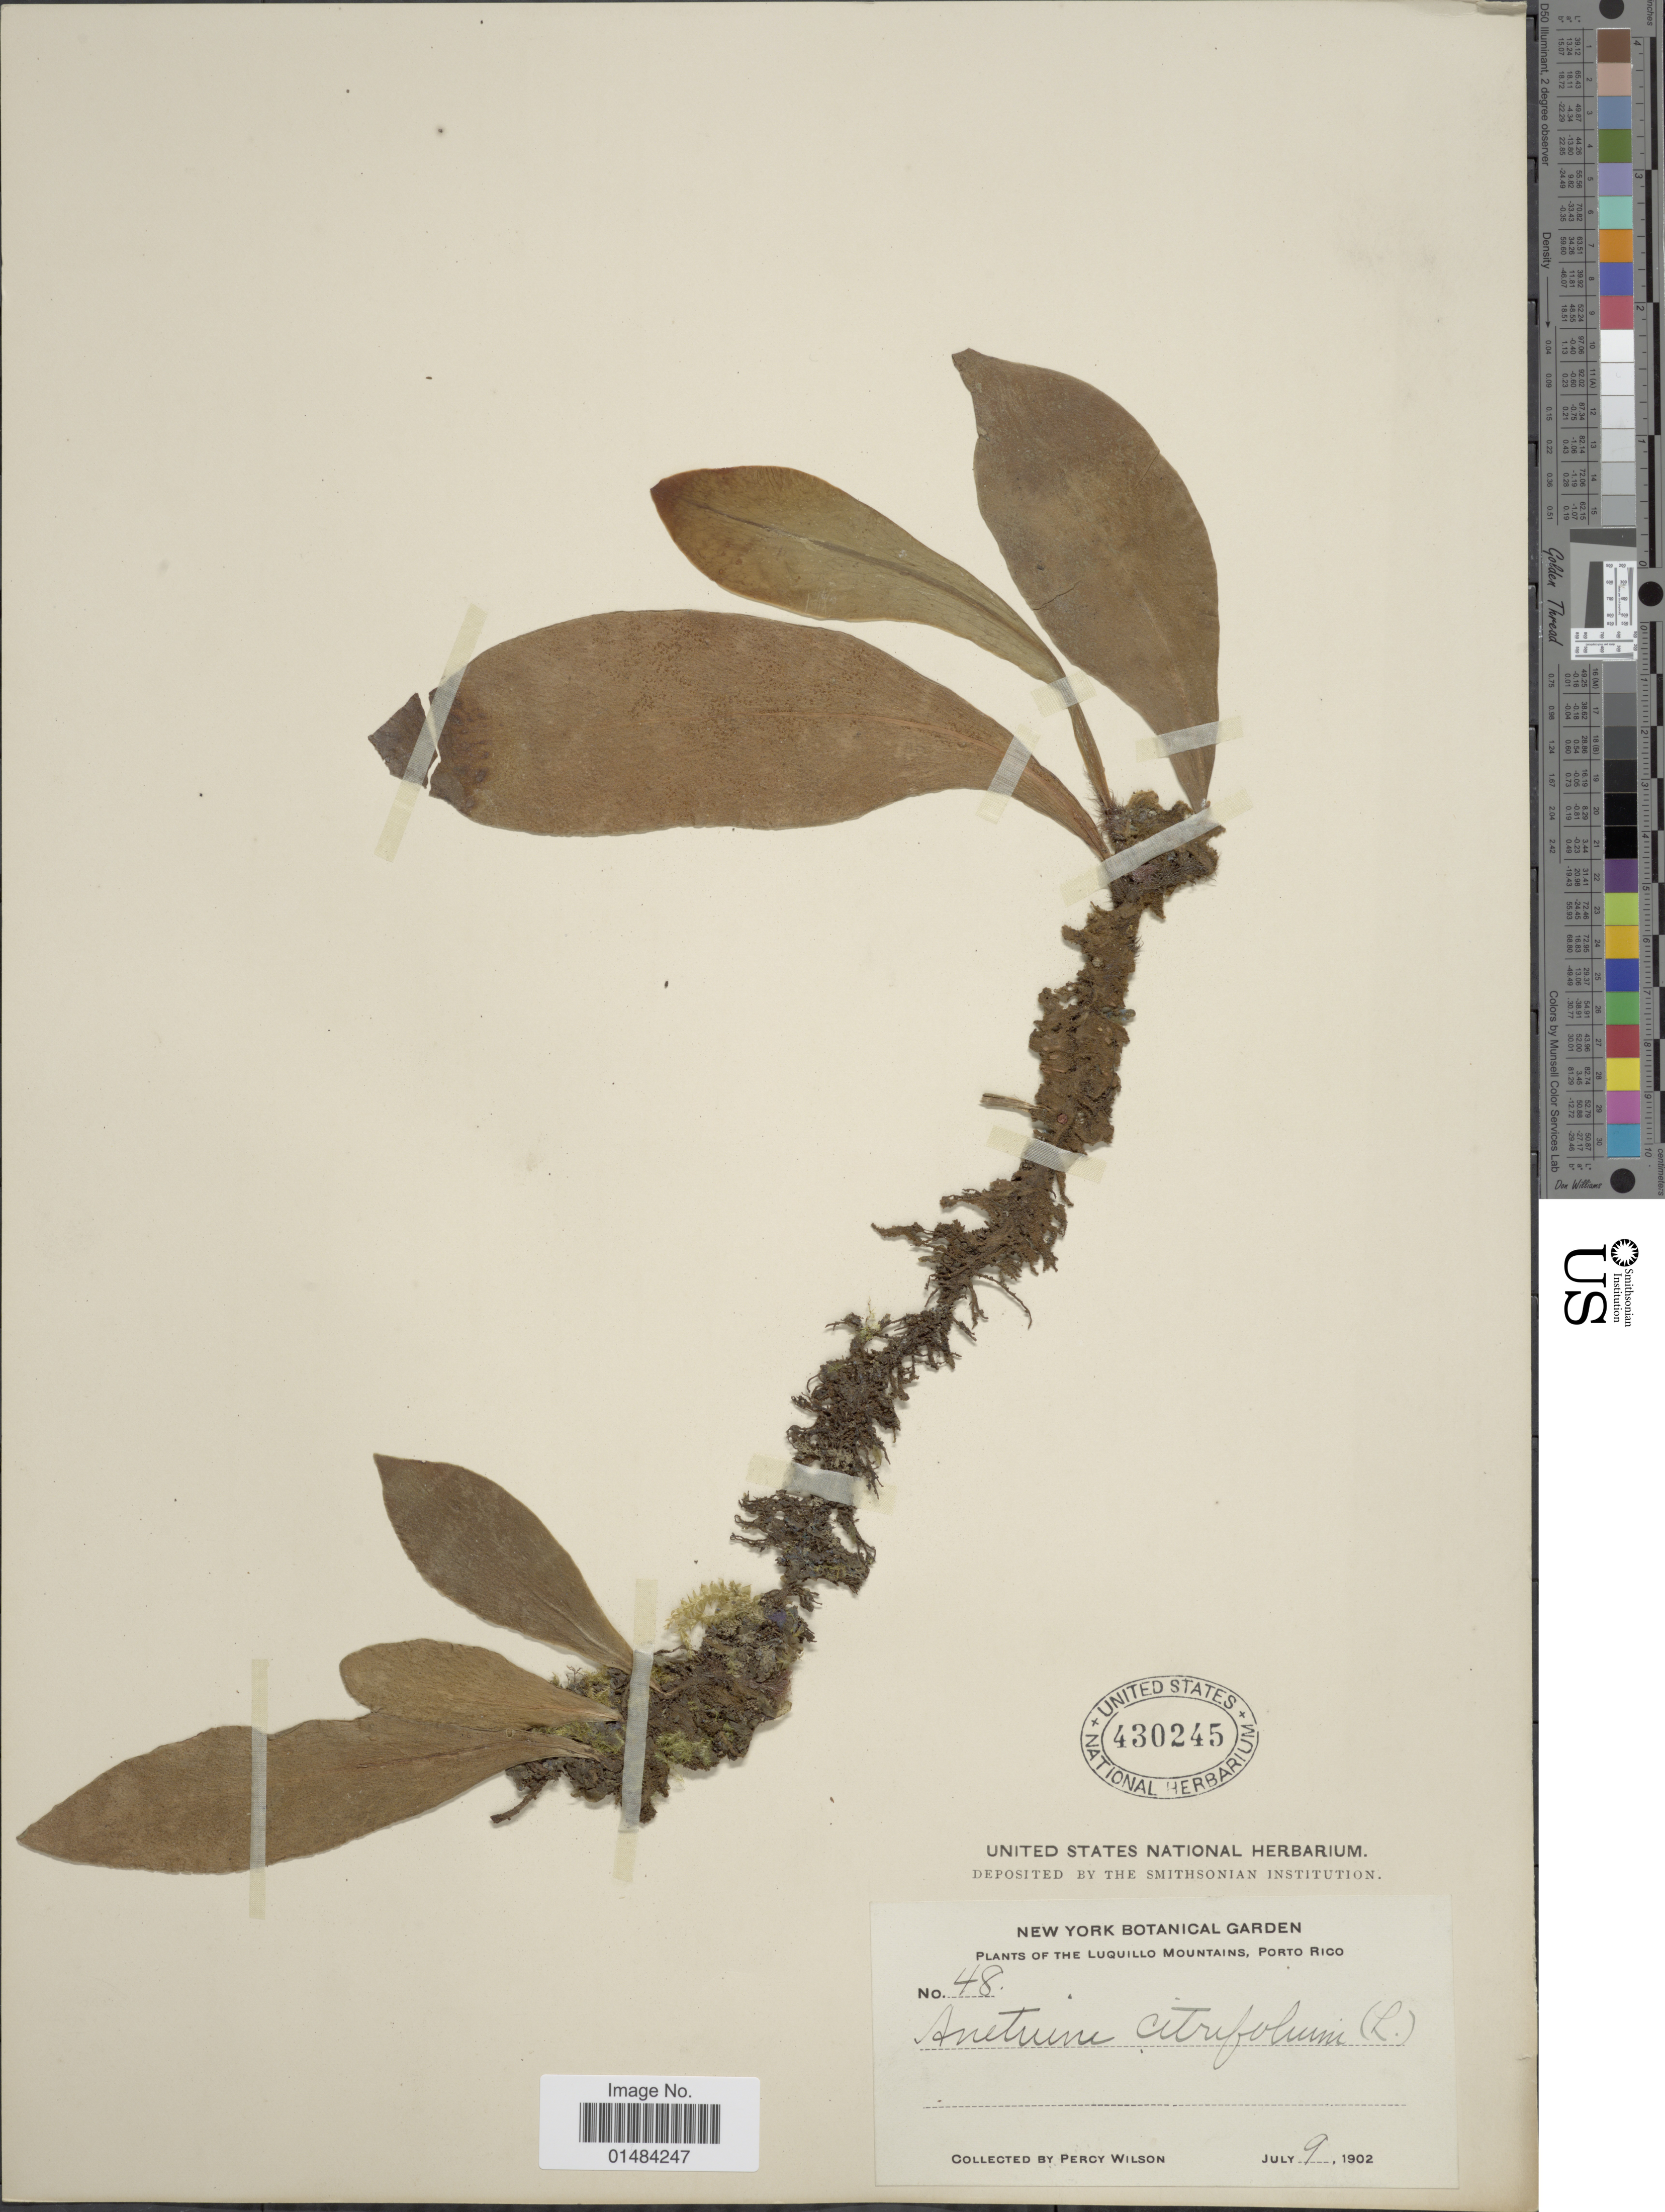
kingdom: Plantae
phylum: Tracheophyta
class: Polypodiopsida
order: Polypodiales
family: Pteridaceae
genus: Anetium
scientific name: Anetium citrifolium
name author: (L.) Splitg.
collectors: P. Wilson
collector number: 48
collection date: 1902-07-09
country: Puerto Rico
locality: The Luquillo Mountains, Porto Rico.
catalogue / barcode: US 430245